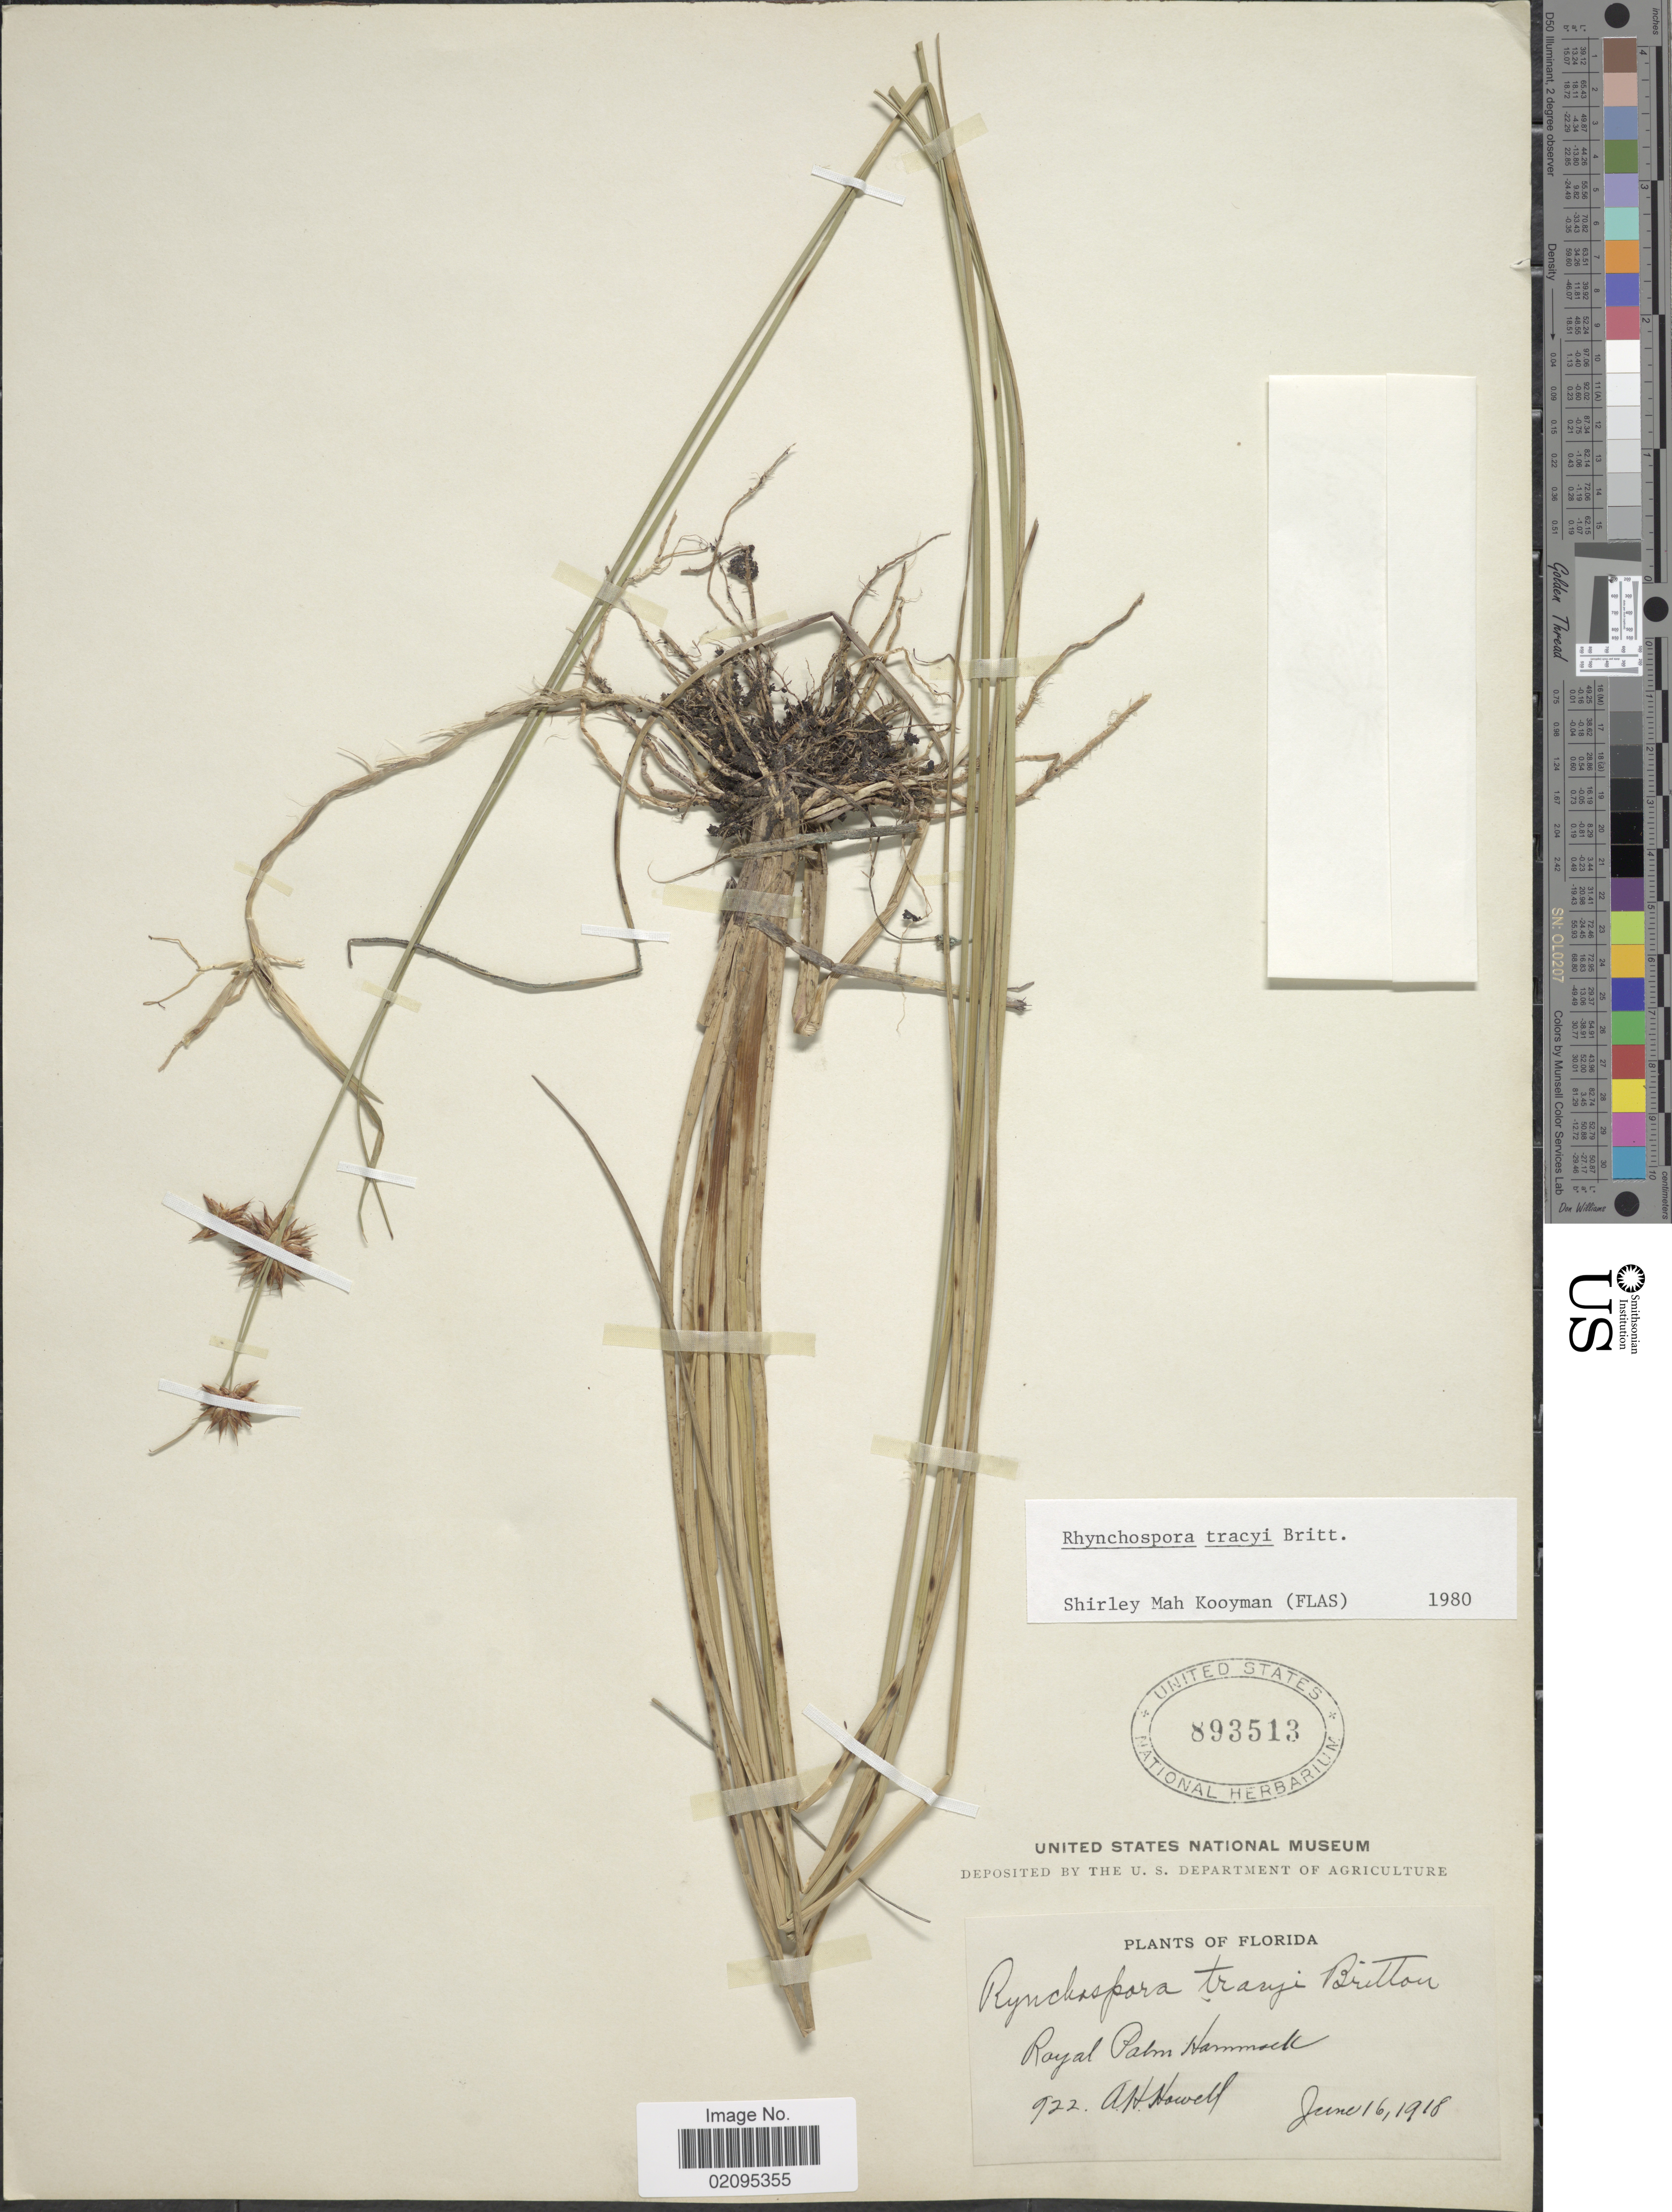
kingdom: Plantae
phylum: Tracheophyta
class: Liliopsida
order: Poales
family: Cyperaceae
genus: Rhynchospora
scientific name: Rhynchospora tracyi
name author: Britton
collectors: A. Howell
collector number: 922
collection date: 1918-06-16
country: United States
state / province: Florida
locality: Royal Palm Hammock.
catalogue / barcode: US 893513